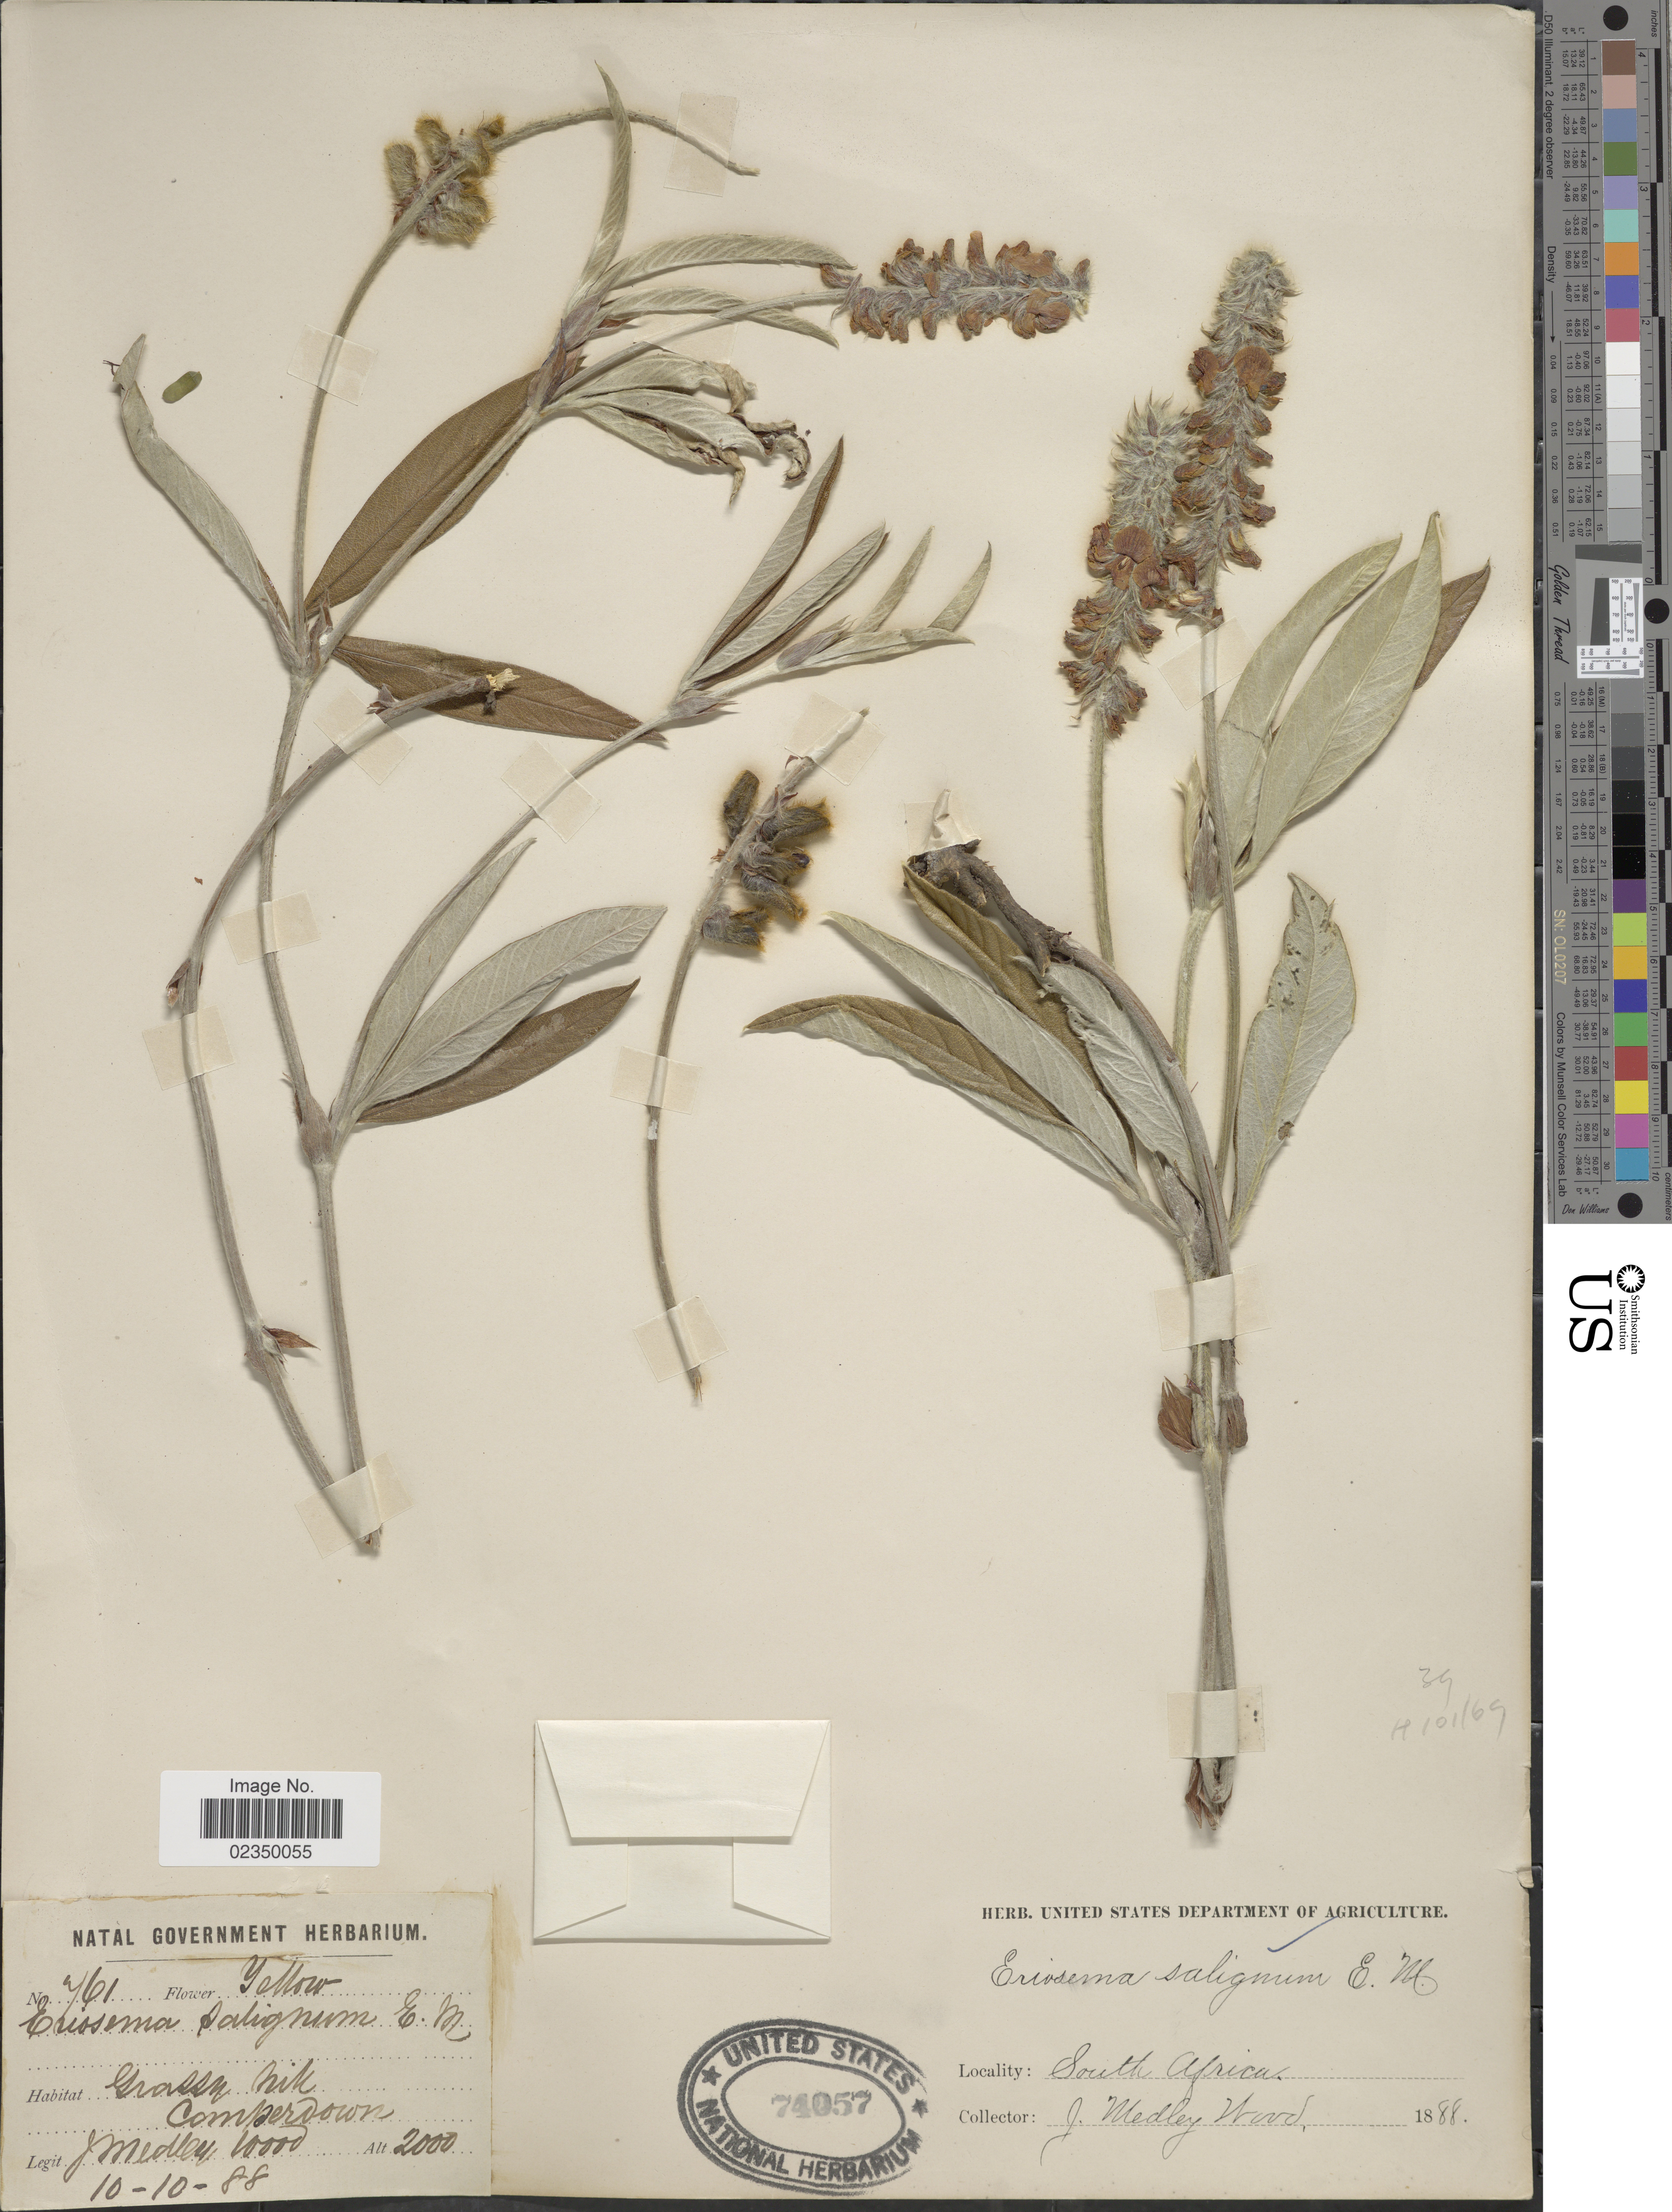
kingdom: Plantae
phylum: Tracheophyta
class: Magnoliopsida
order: Fabales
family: Fabaceae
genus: Eriosema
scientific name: Eriosema salignum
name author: E. Mey.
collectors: J. Medley Wood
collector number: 761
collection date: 1888-10-10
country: South Africa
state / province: KwaZulu-Natal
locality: Grassy hill, Camperdown.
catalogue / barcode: US 74057